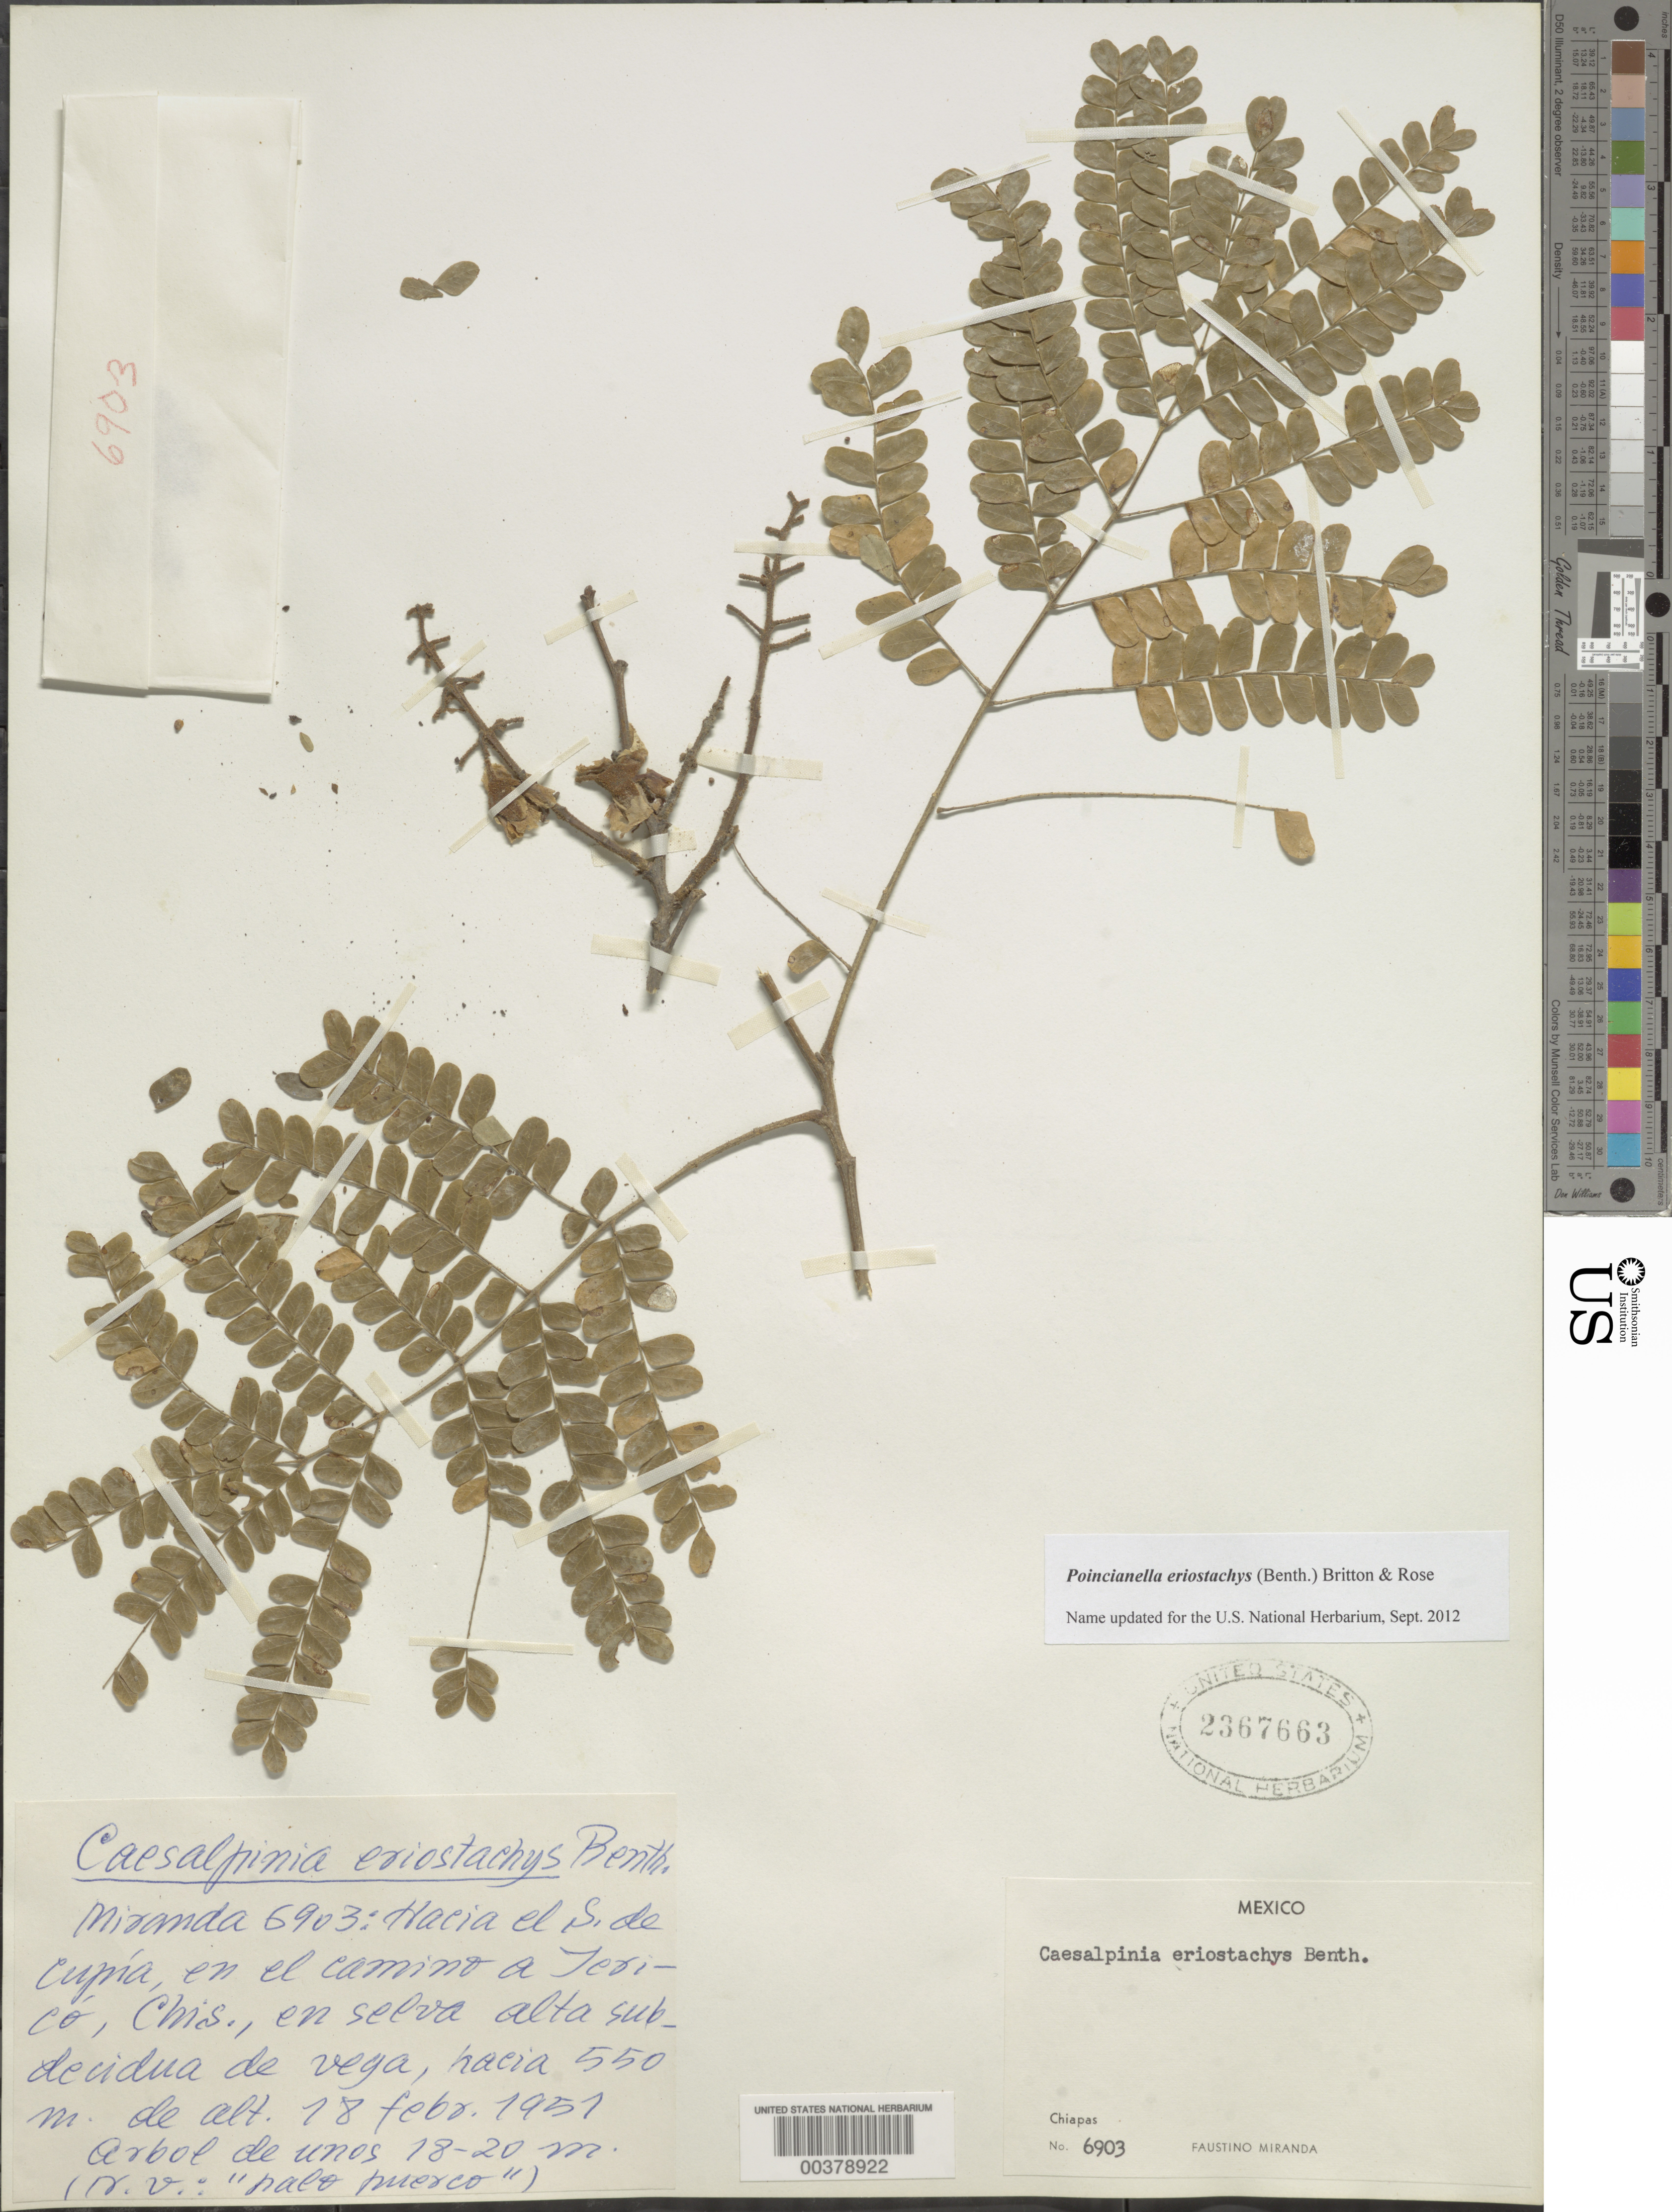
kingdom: Plantae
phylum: Tracheophyta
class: Magnoliopsida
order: Fabales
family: Fabaceae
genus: Cenostigma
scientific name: Cenostigma eriostachys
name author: (Benth.) Gagnon & G.P. Lewis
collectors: F. Miranda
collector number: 6903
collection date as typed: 18 Feb 1951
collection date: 1951-02-18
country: Mexico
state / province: Chiapas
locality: Hacia el S de Cujna, en el camino a Terico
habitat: En selva alta sub-decidua de vega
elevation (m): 550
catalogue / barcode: US 2367663